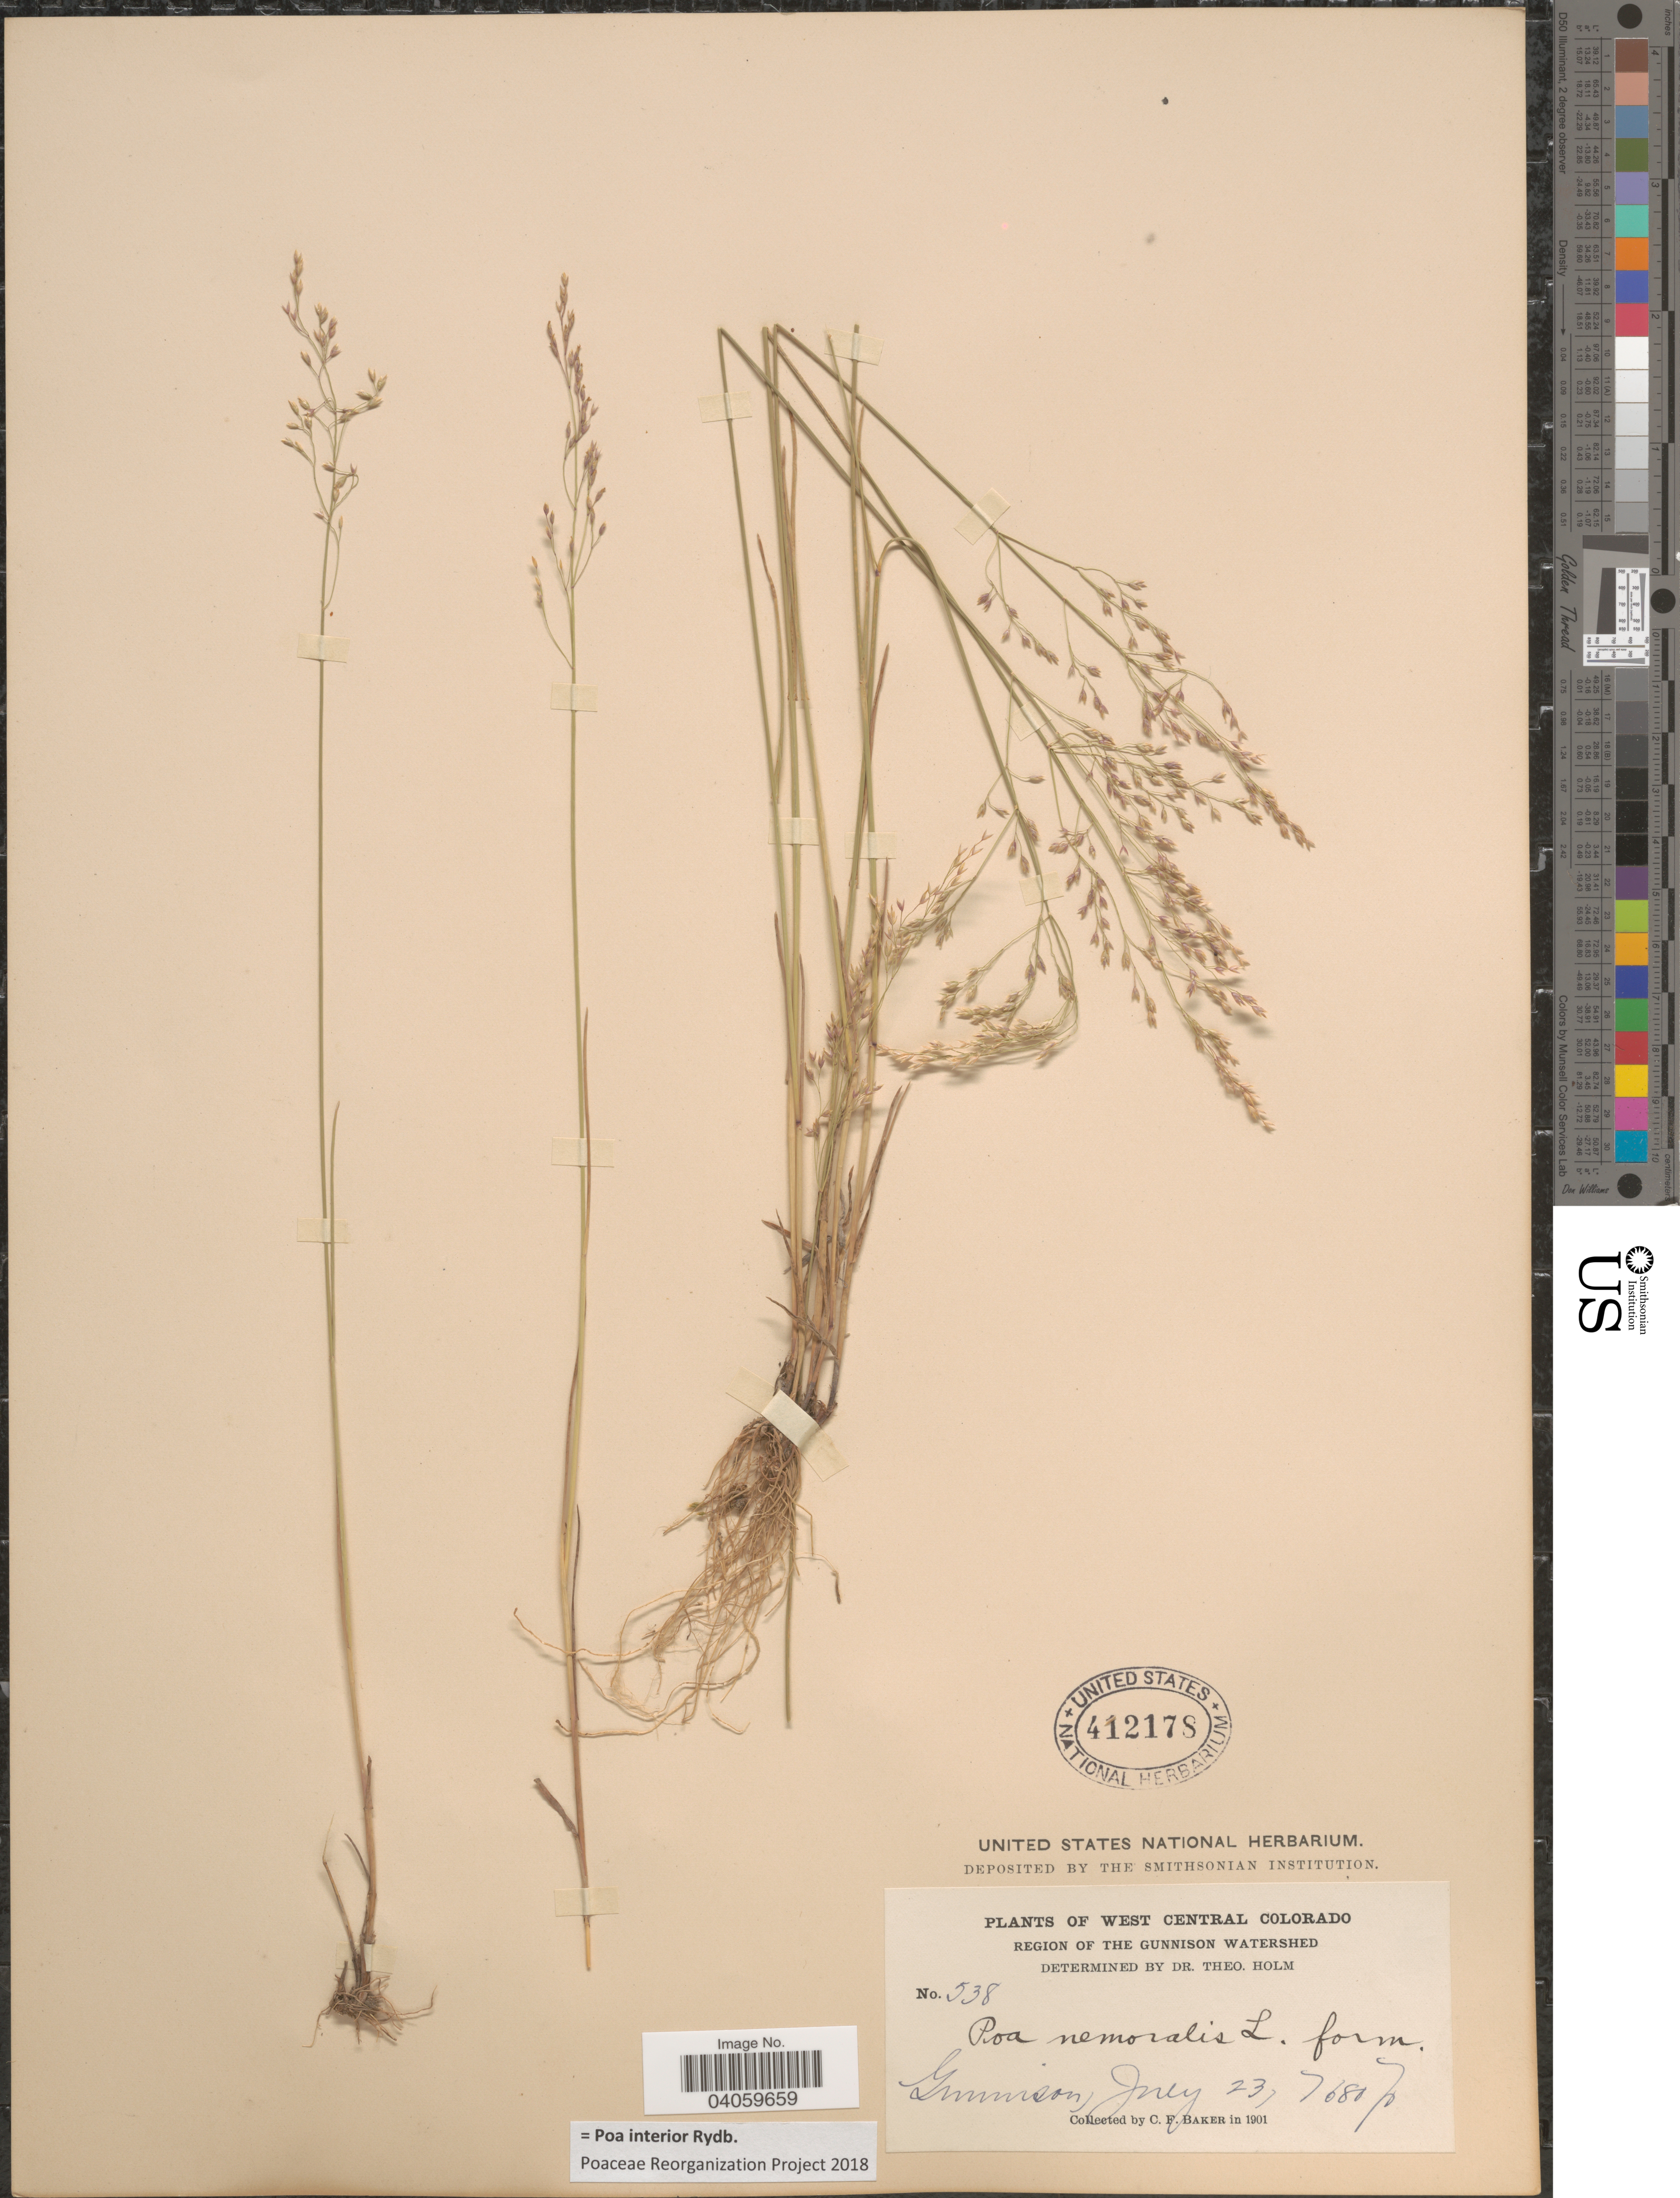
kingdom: Plantae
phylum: Tracheophyta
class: Liliopsida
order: Poales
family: Poaceae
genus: Poa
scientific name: Poa interior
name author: Rydb.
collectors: C. F. Baker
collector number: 538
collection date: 1901-07-23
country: United States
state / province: Colorado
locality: West Central Colorado. Region of the Gunnison Watershed. Gunnison.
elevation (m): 2341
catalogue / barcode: US 412178